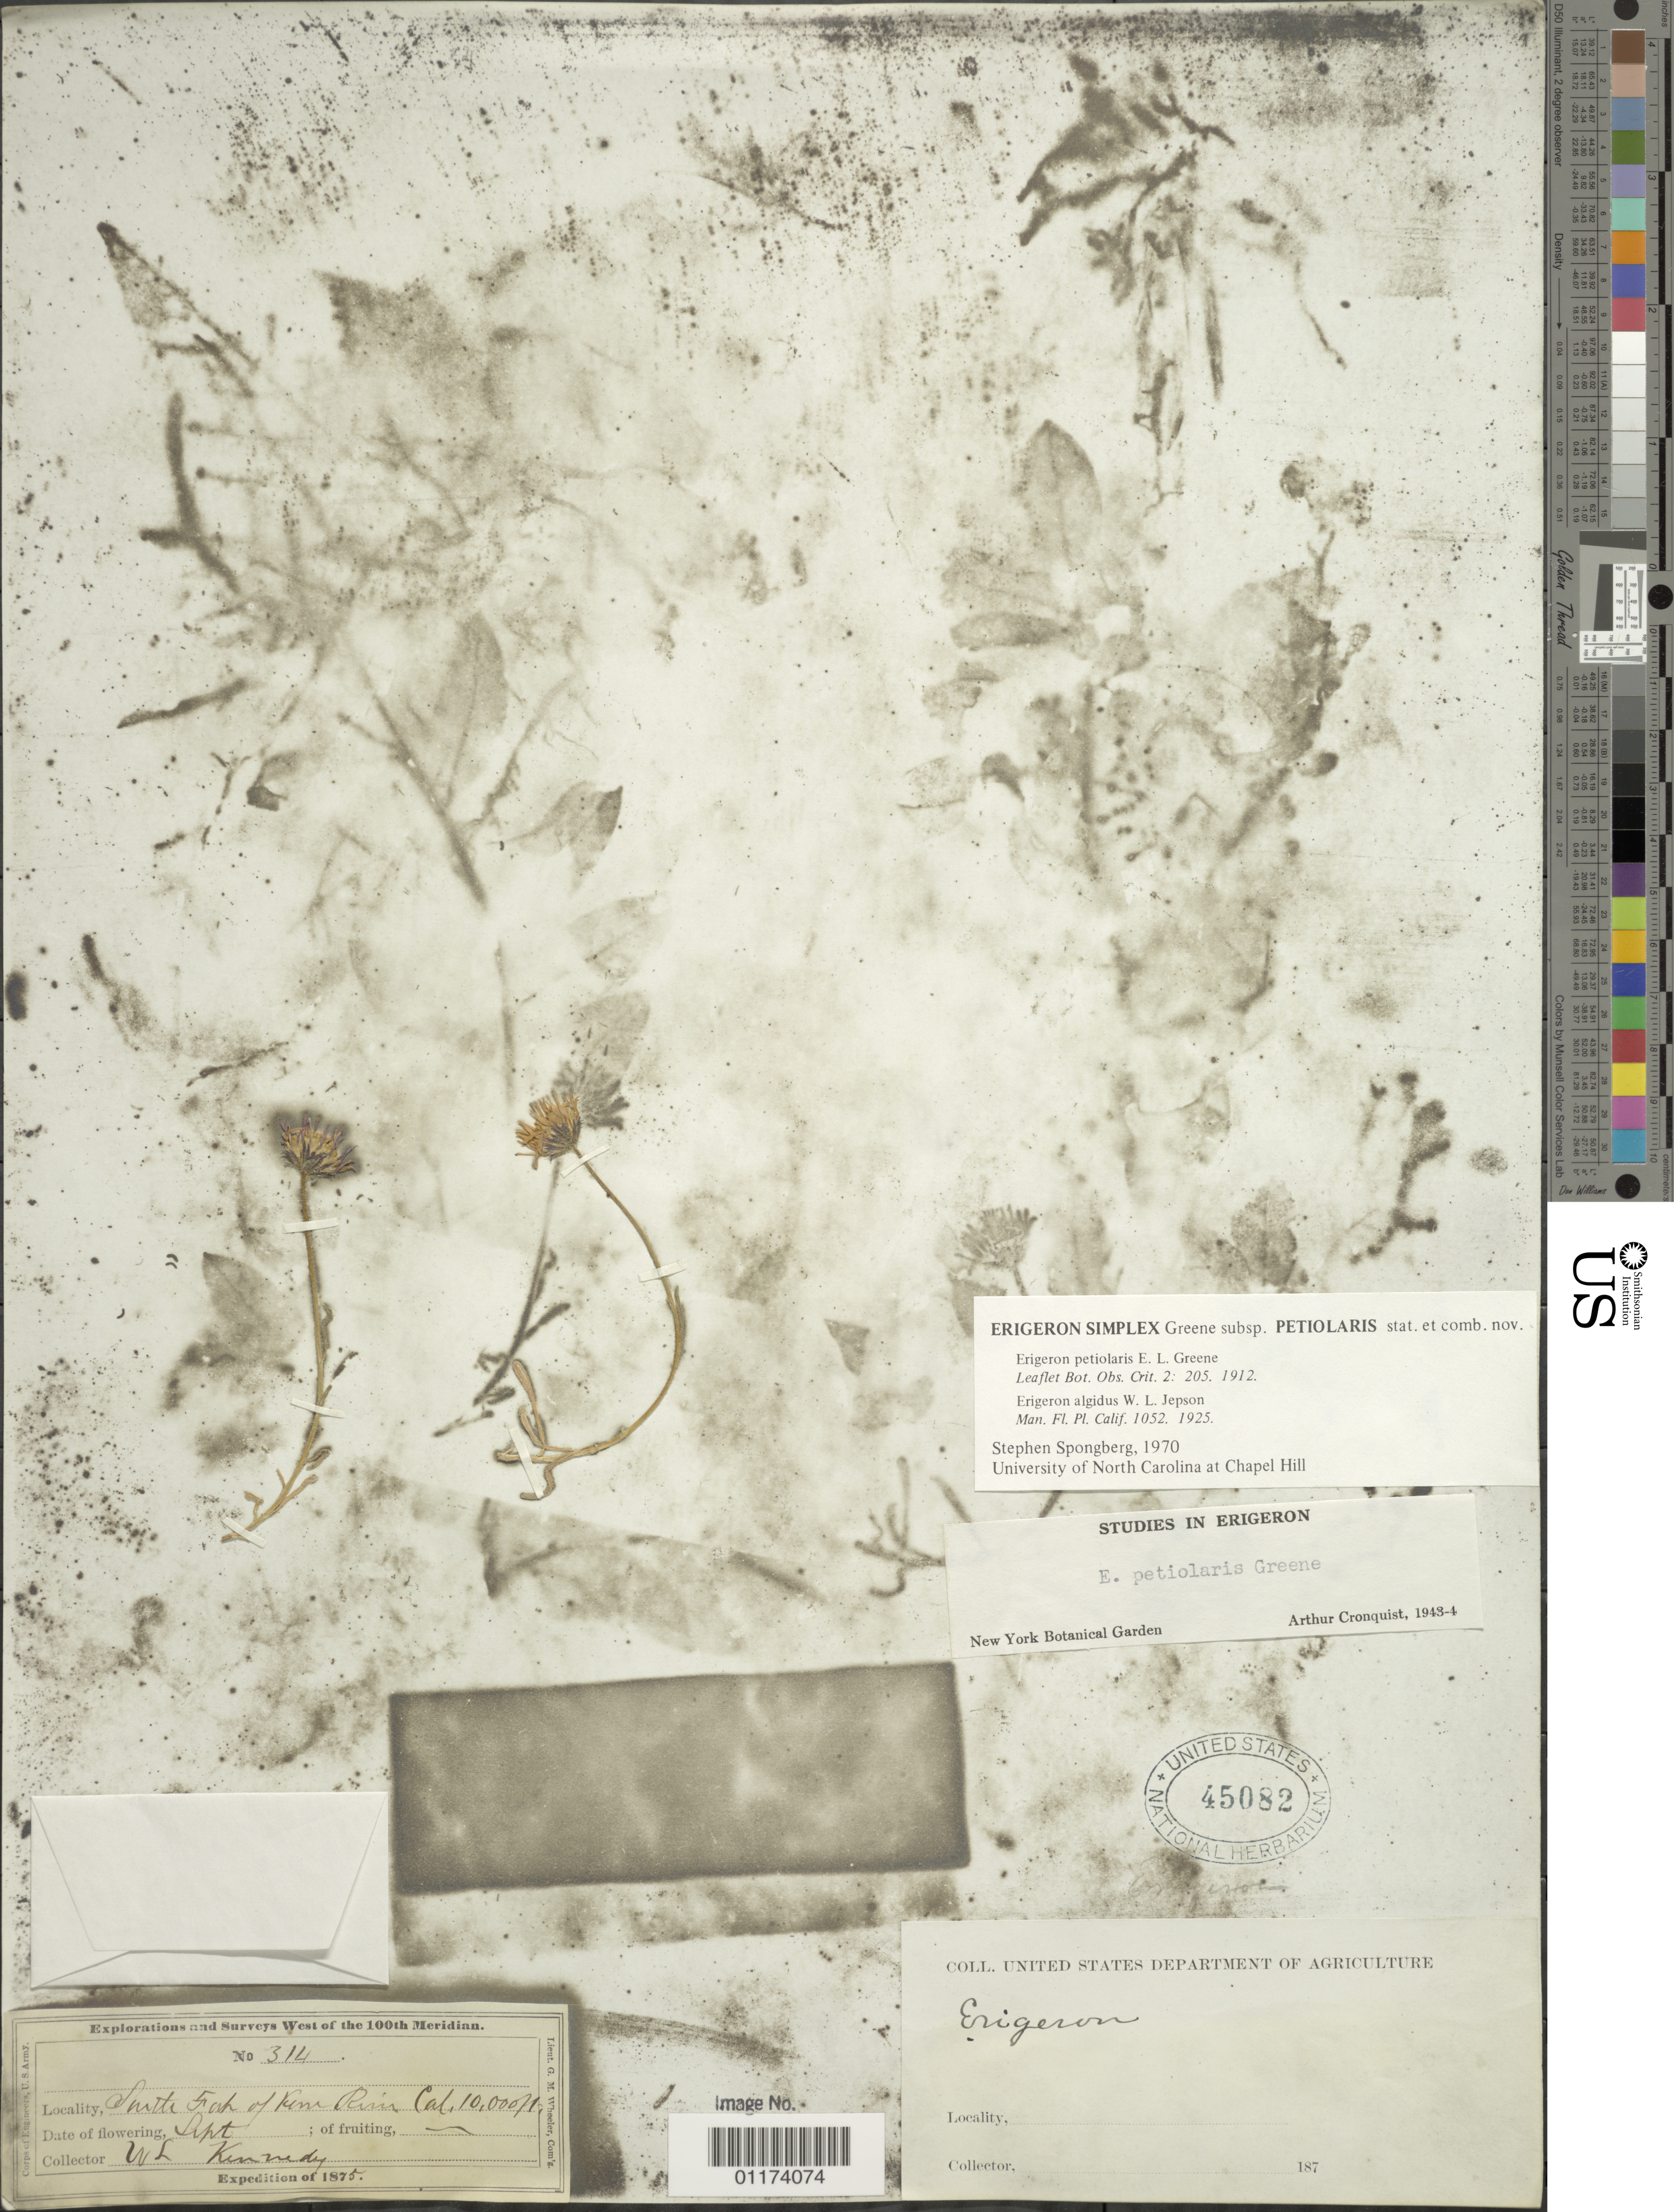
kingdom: Plantae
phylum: Tracheophyta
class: Magnoliopsida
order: Asterales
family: Asteraceae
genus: Erigeron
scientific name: Erigeron simplex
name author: Greene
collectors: Kennedy, --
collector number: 314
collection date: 1875-09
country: United States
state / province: California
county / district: Kern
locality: South Fork of Kern River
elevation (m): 3048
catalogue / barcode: US 45082